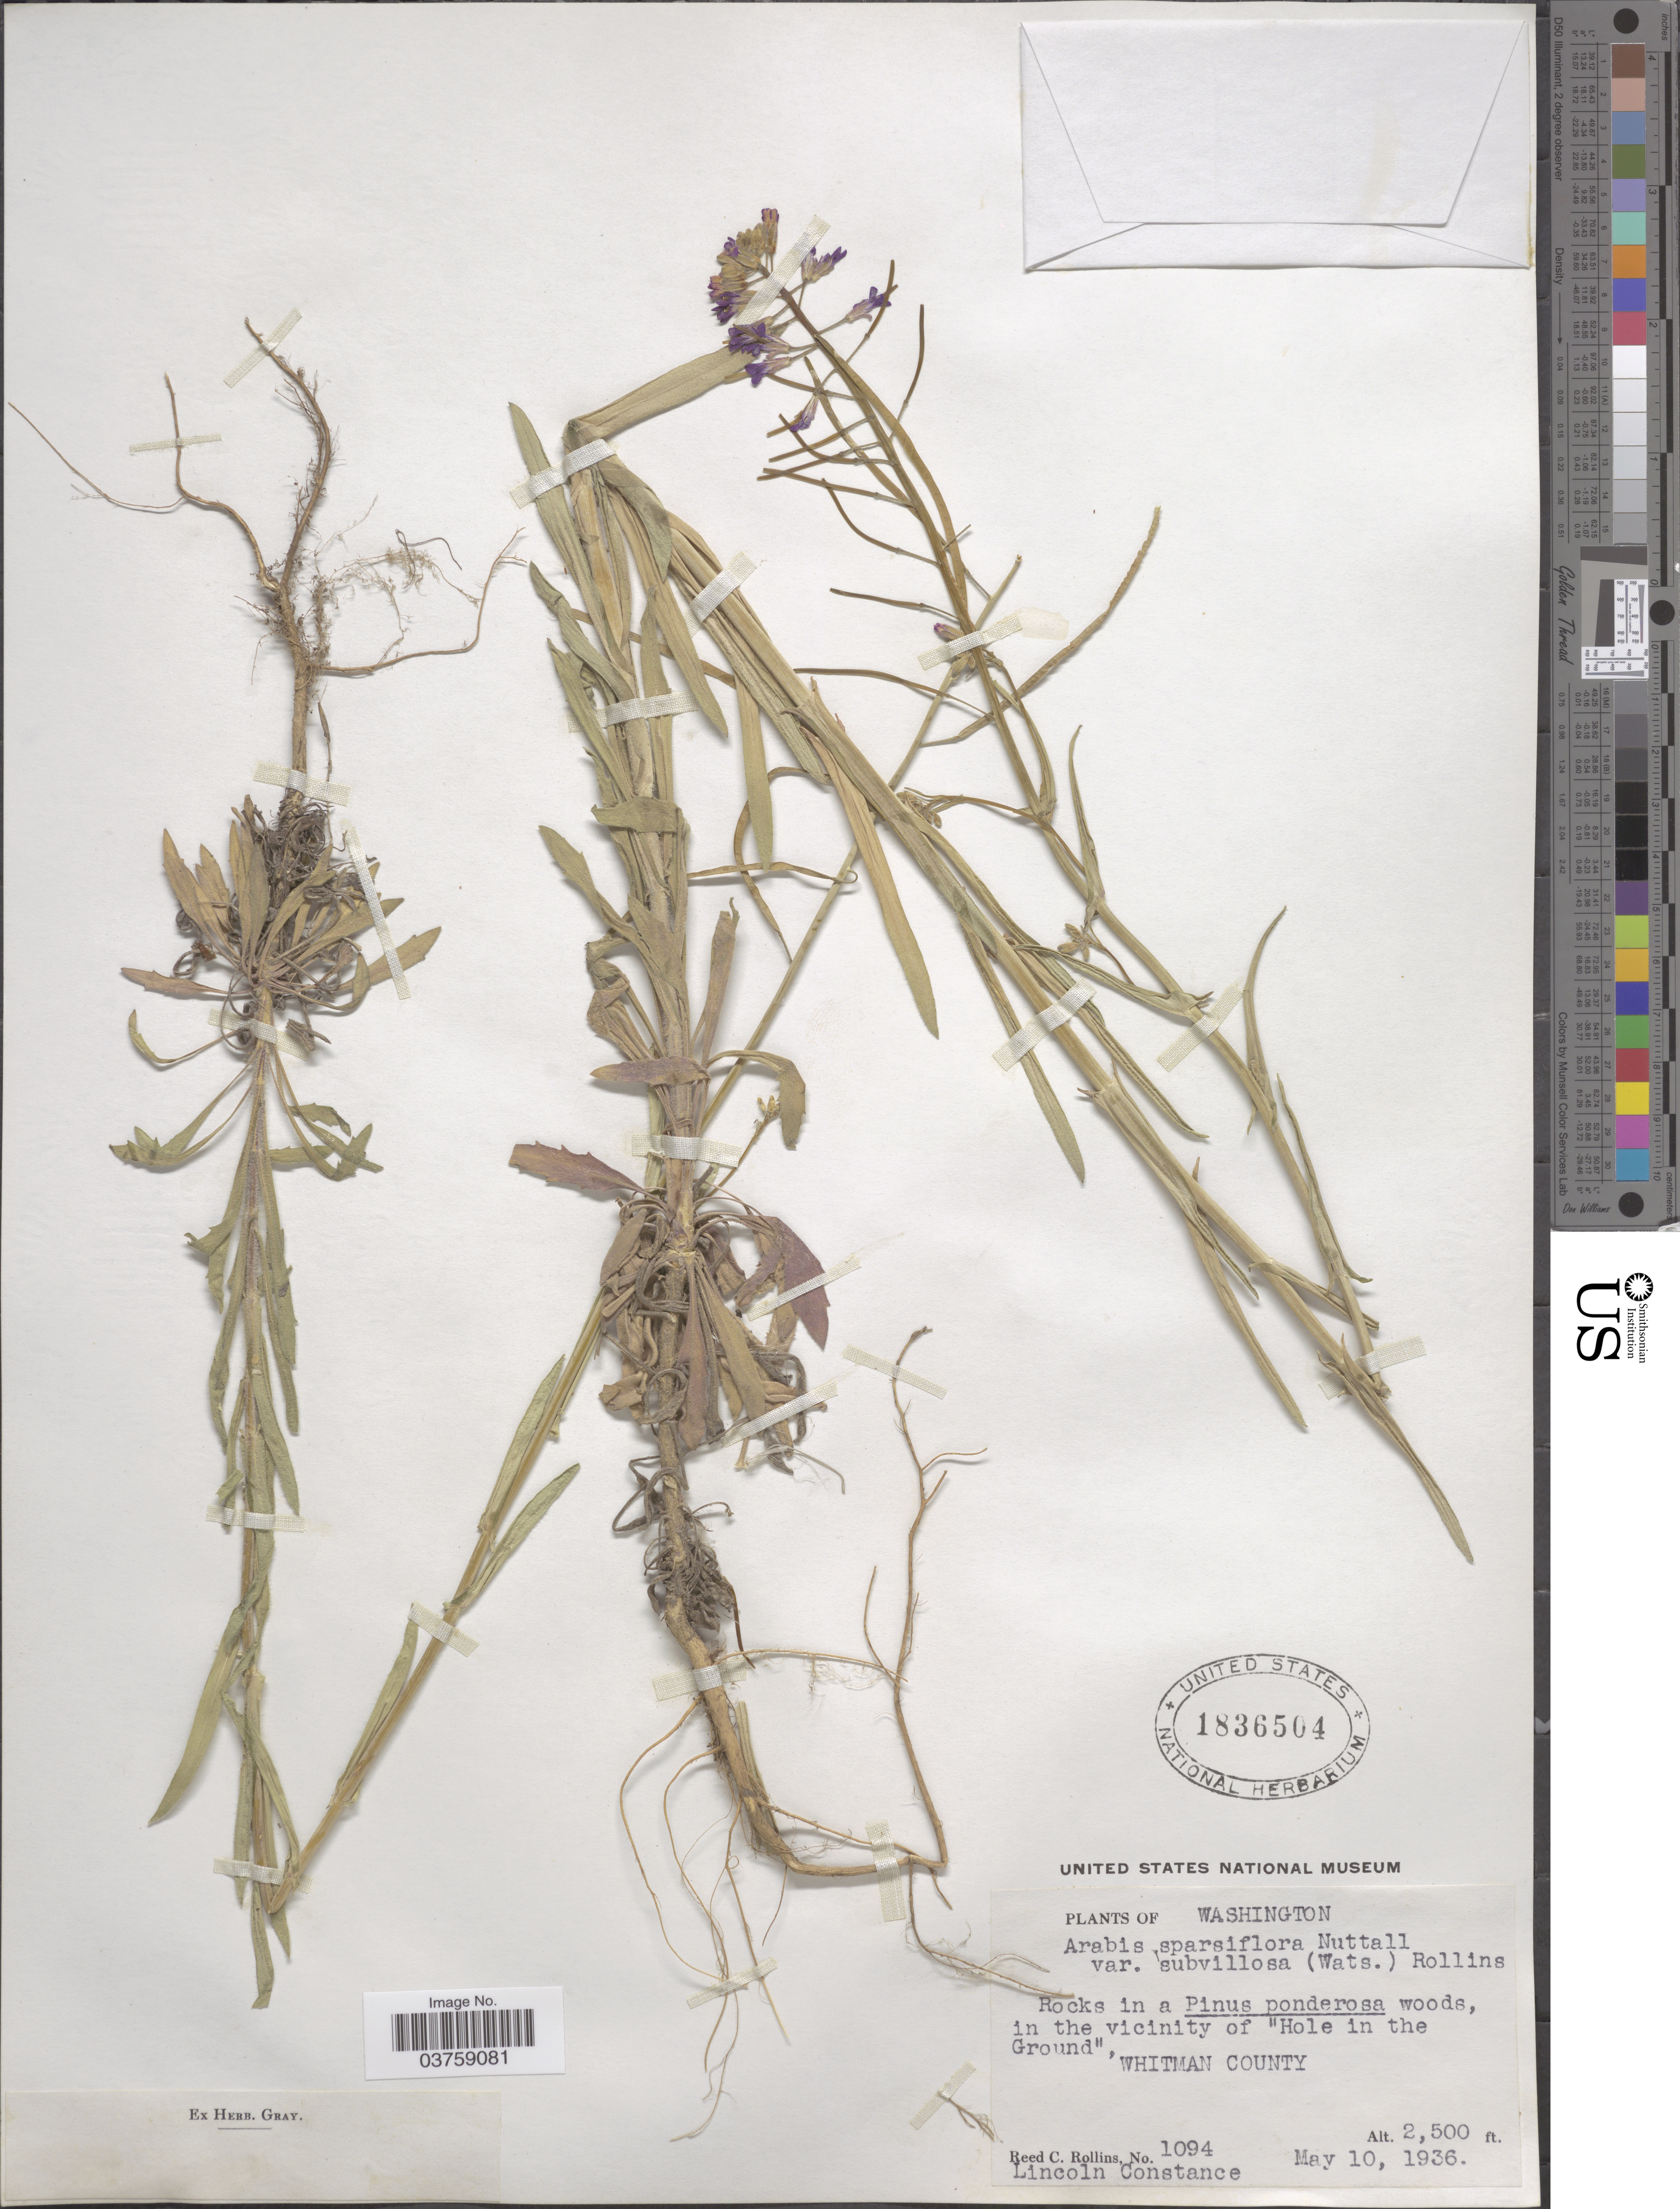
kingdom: Plantae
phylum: Tracheophyta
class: Magnoliopsida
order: Brassicales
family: Brassicaceae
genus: Arabis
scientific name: Arabis sparsiflora var. subvillosa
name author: (S. Watson) Rollins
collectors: R. C. Rollins & L. Constance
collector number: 1094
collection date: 1936-05-10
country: United States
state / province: Washington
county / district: Whitman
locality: In the vicinity of "Hole in the Ground", Whitman County.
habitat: Rocks in a Pinus ponderosa woods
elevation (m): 762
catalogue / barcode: US 1836504